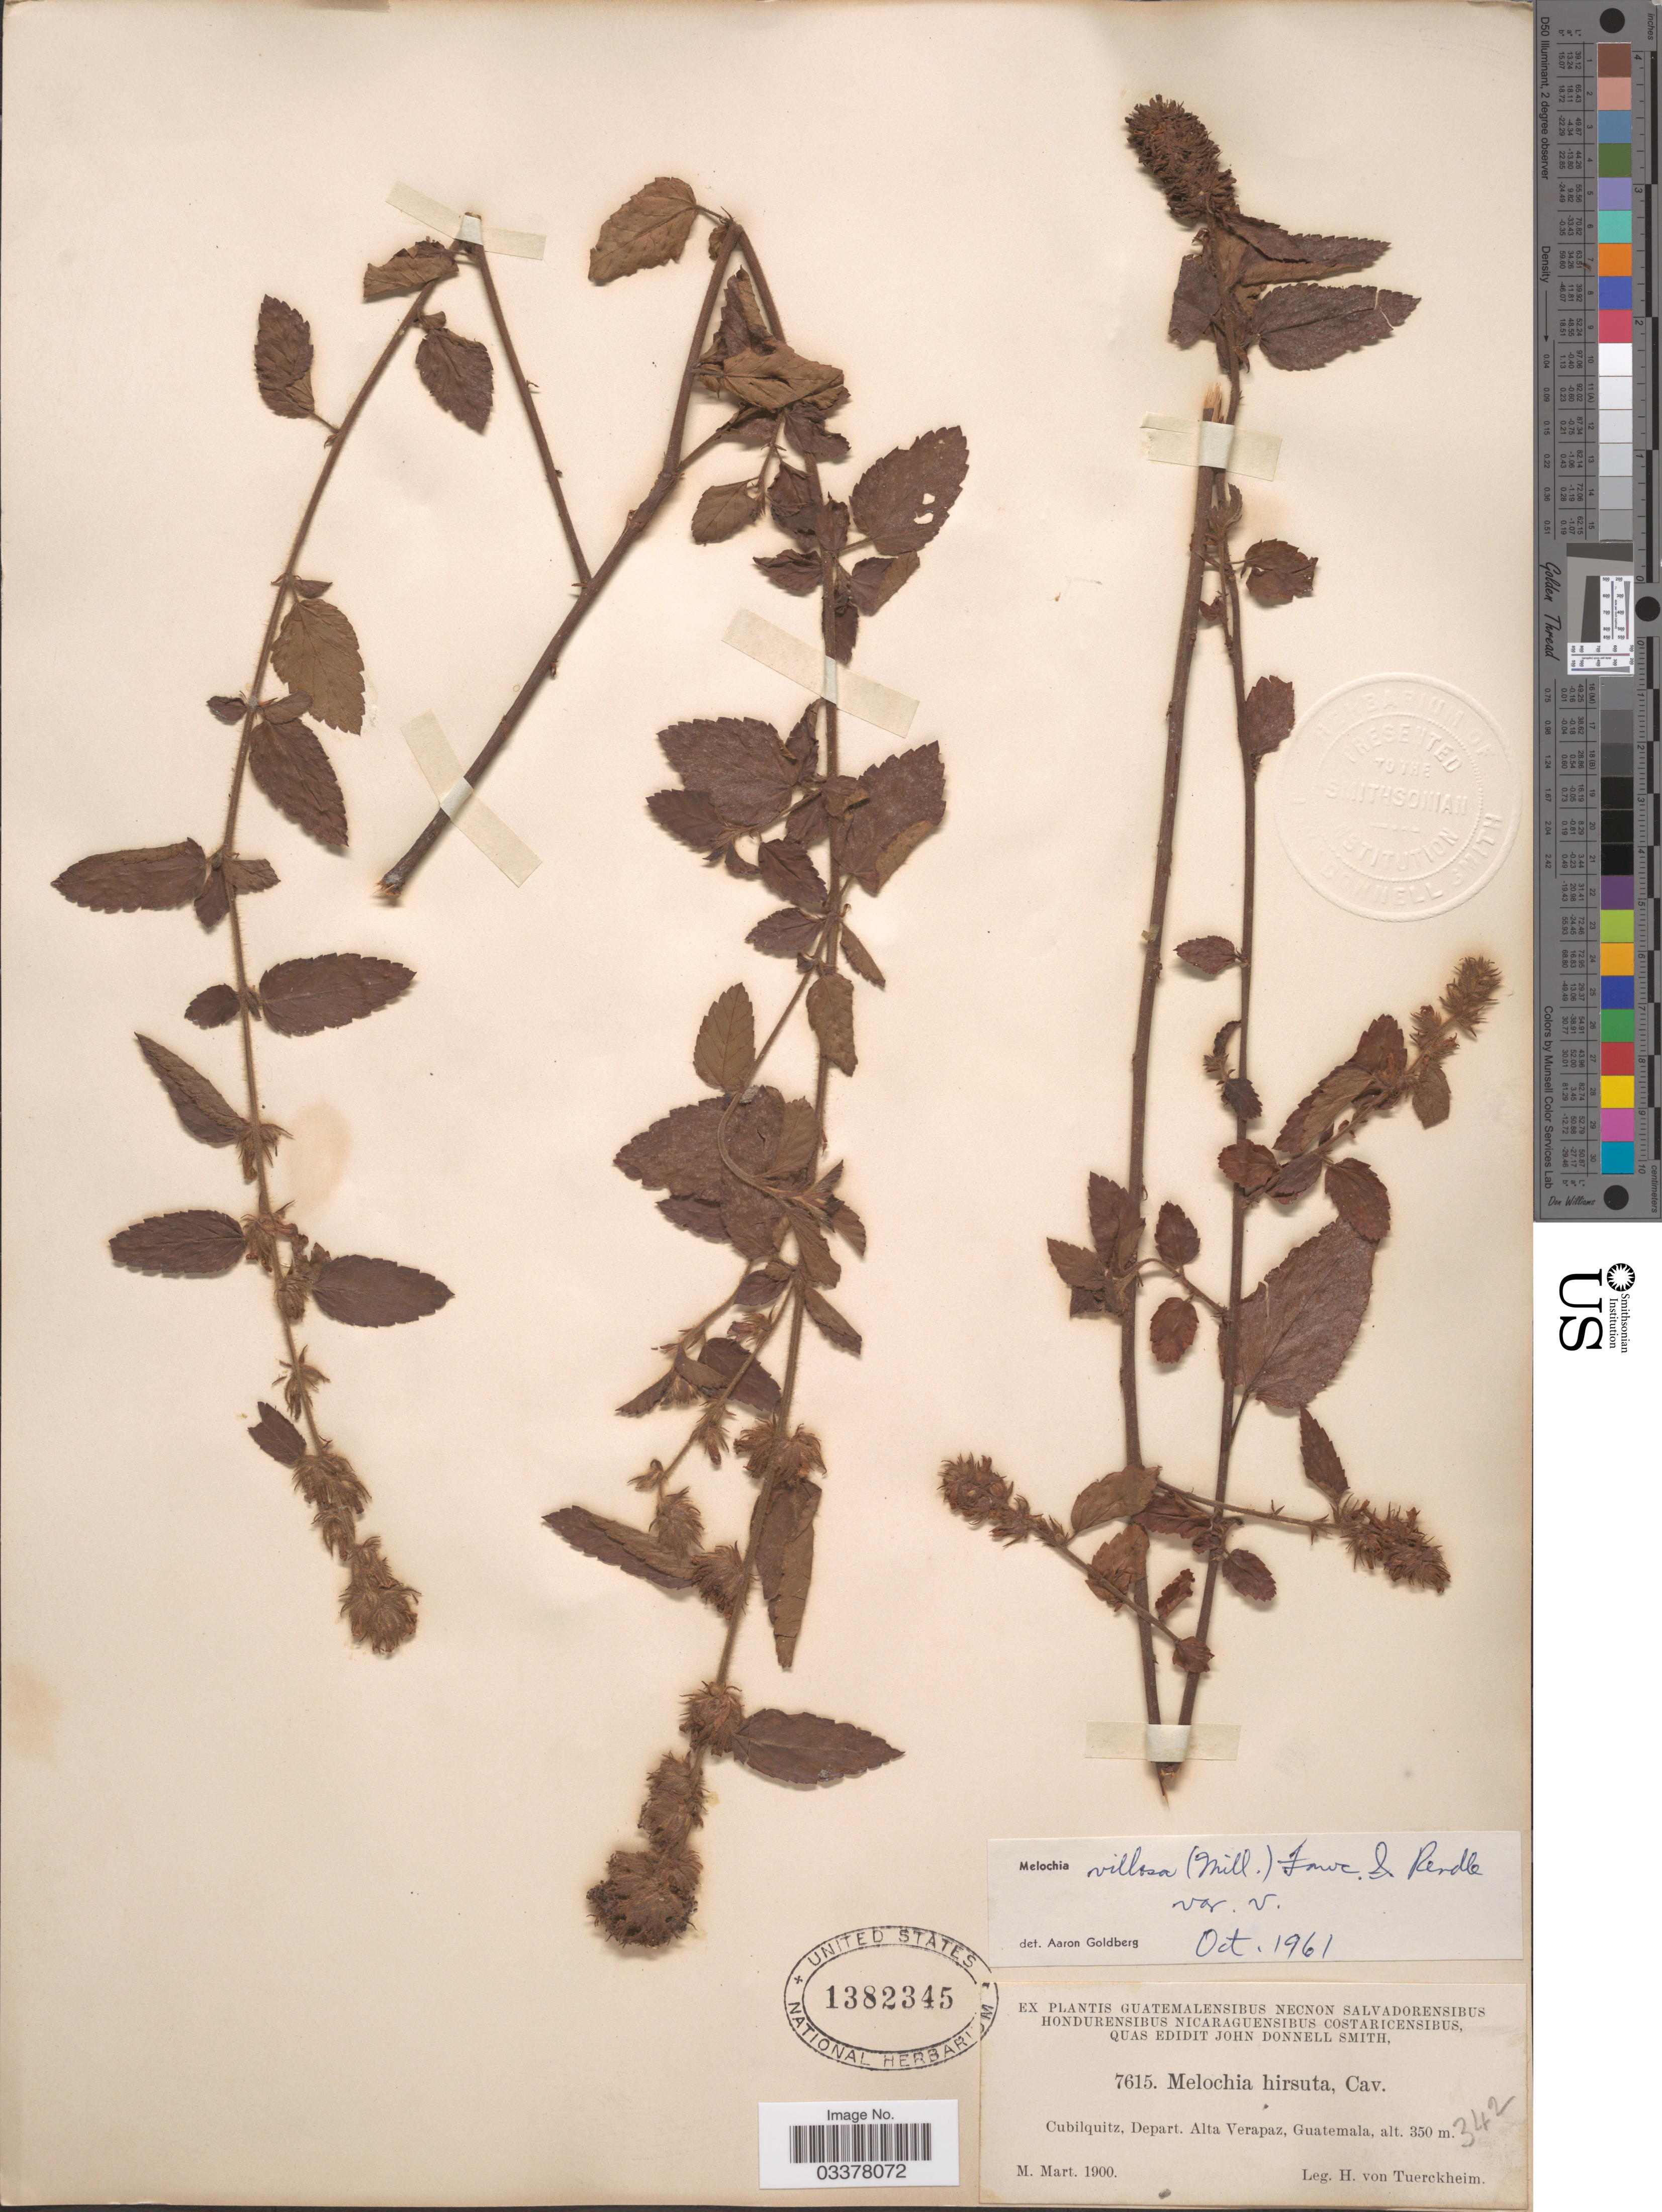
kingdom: Plantae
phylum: Tracheophyta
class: Magnoliopsida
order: Malvales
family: Malvaceae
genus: Melochia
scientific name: Melochia spicata var. spicata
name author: (L.) Fryxell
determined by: Dorr, L. J., (BOT), Smithsonian Institution - National Museum of Natural History (UNITED STATES)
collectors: H. von Tuerckheim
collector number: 7615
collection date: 1900-03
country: Guatemala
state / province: Alta Verapaz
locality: Cubilquitz, Depart. Alta Verapaz.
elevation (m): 350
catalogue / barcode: US 1382345